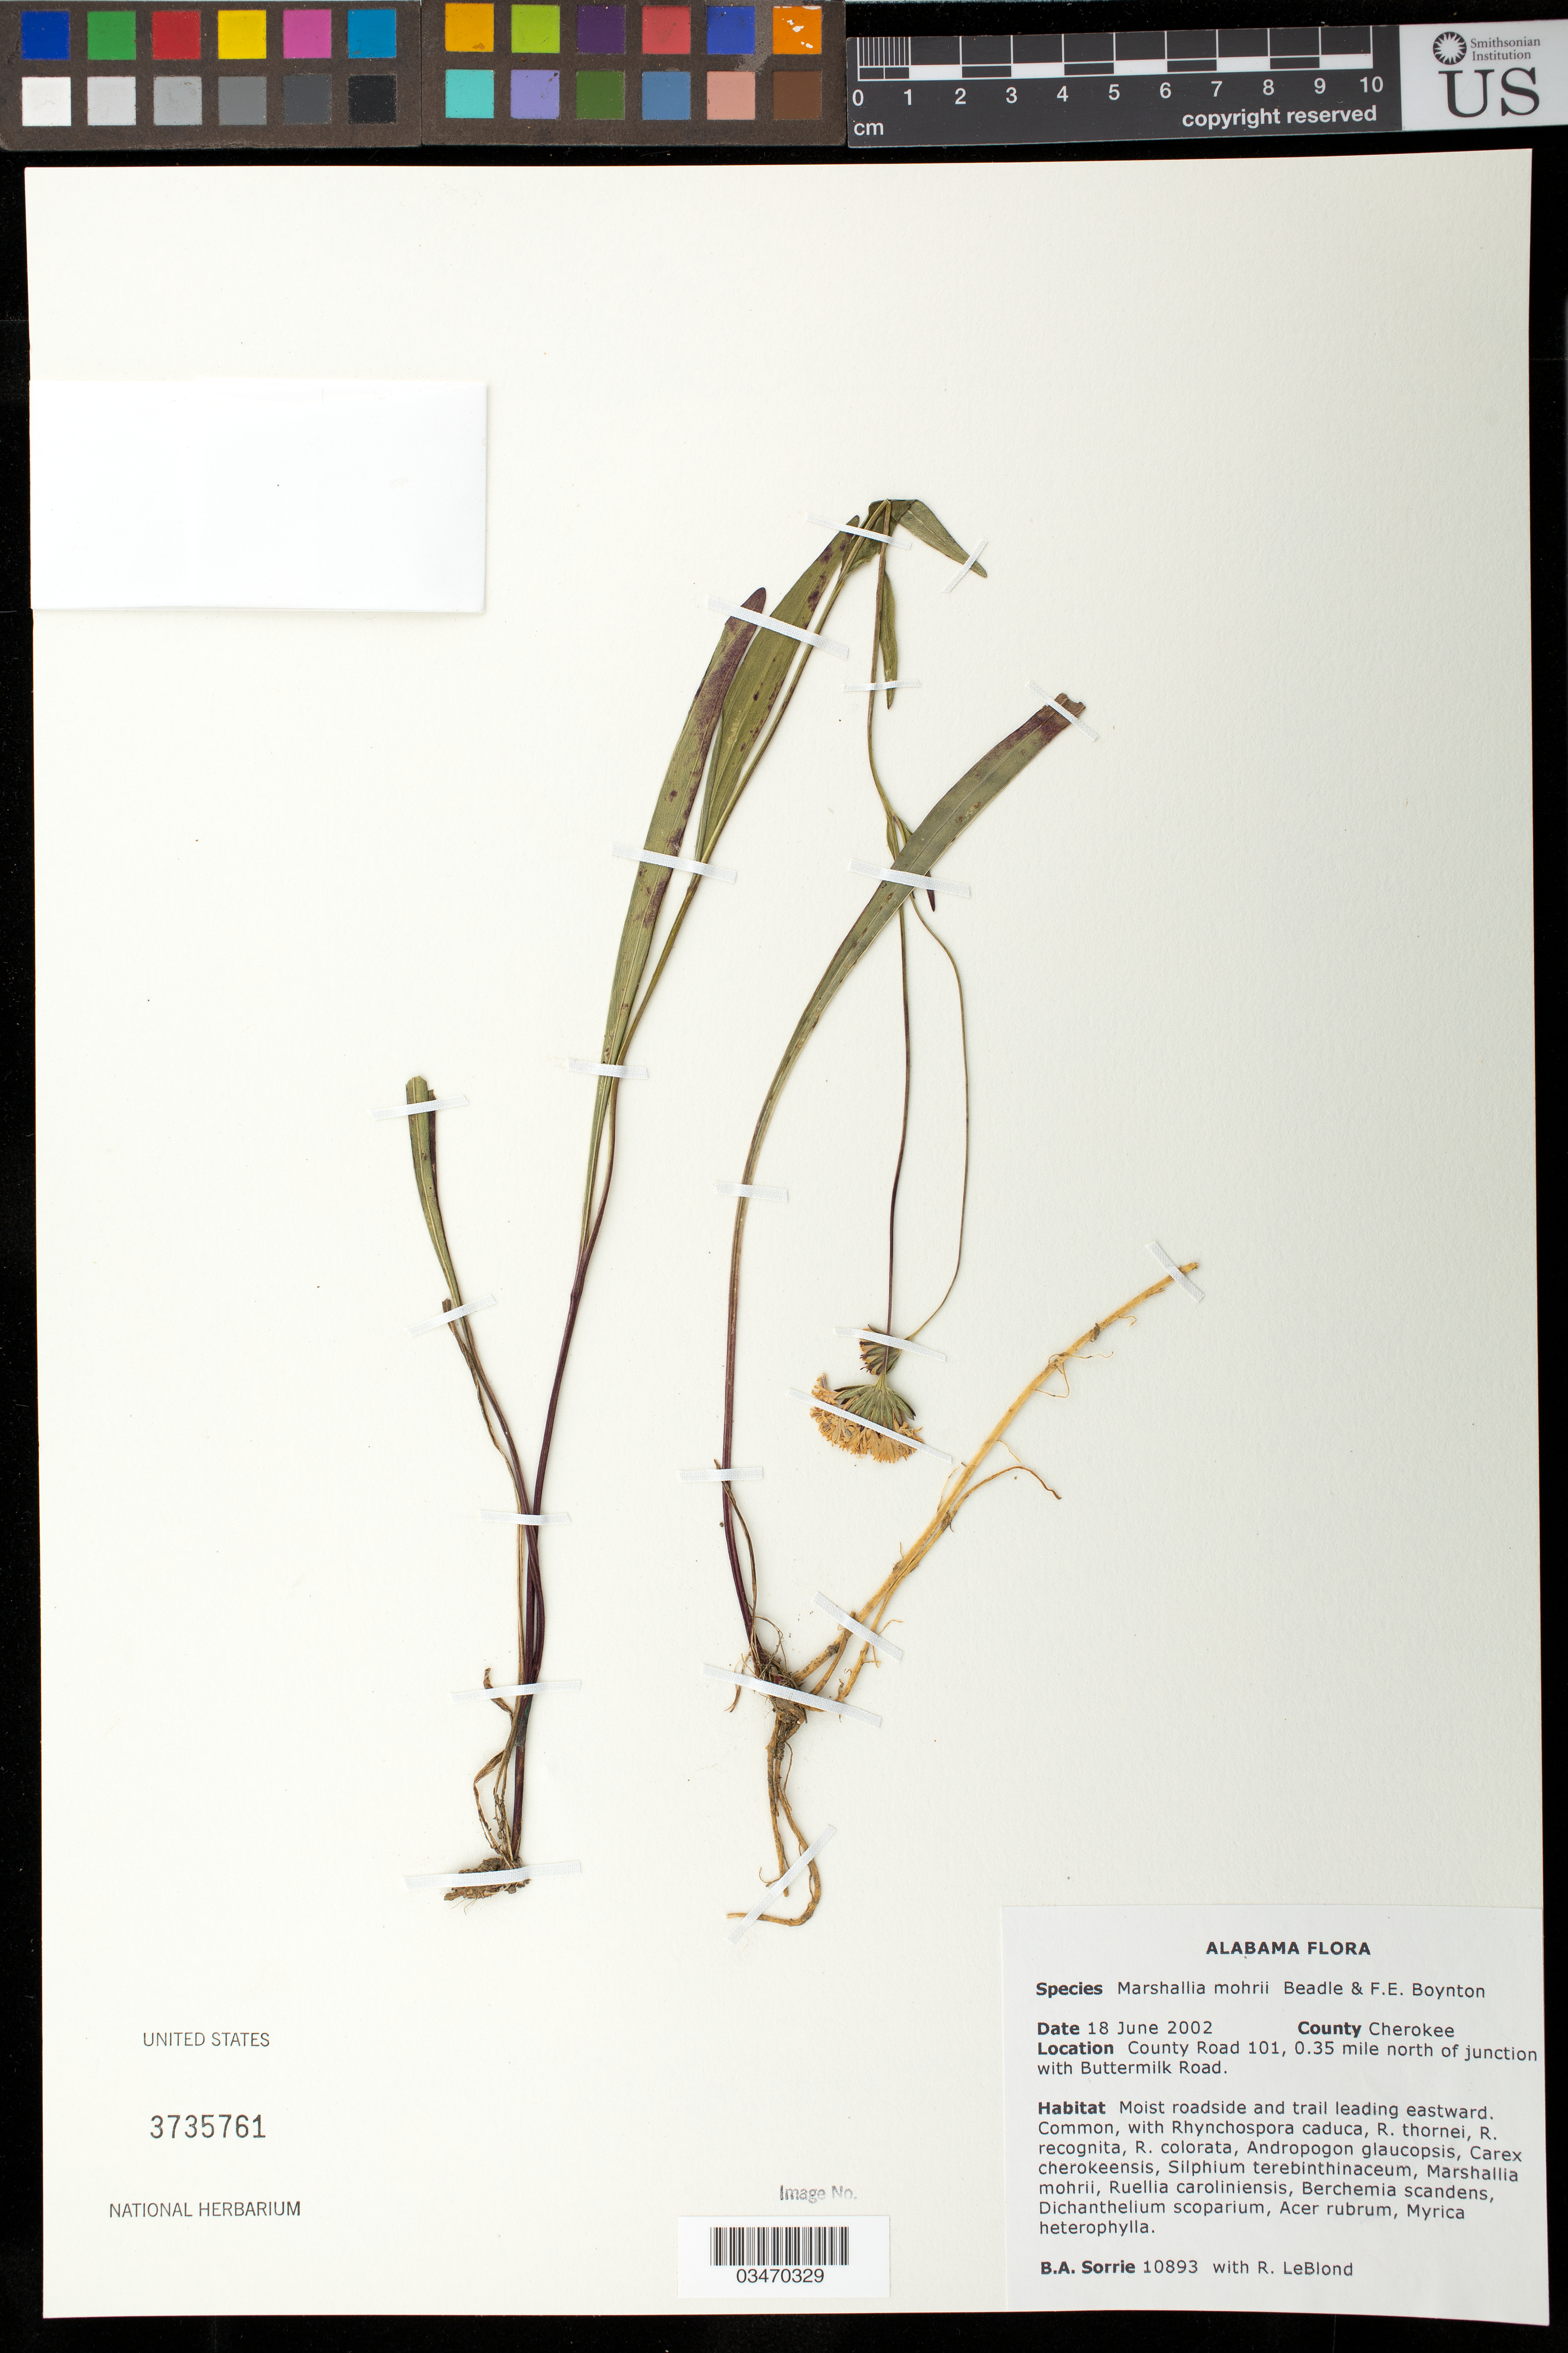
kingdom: Plantae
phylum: Tracheophyta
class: Magnoliopsida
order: Asterales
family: Asteraceae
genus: Marshallia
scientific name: Marshallia mohrii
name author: Beadle & F.E. Boynton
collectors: B. A. Sorrie & R. J. LeBlond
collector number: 10893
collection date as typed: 18 Jun 2002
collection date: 2002-06-18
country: United States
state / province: South Carolina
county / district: Cherokee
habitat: Moist roadside and trail leading eastward.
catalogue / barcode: US 3735761